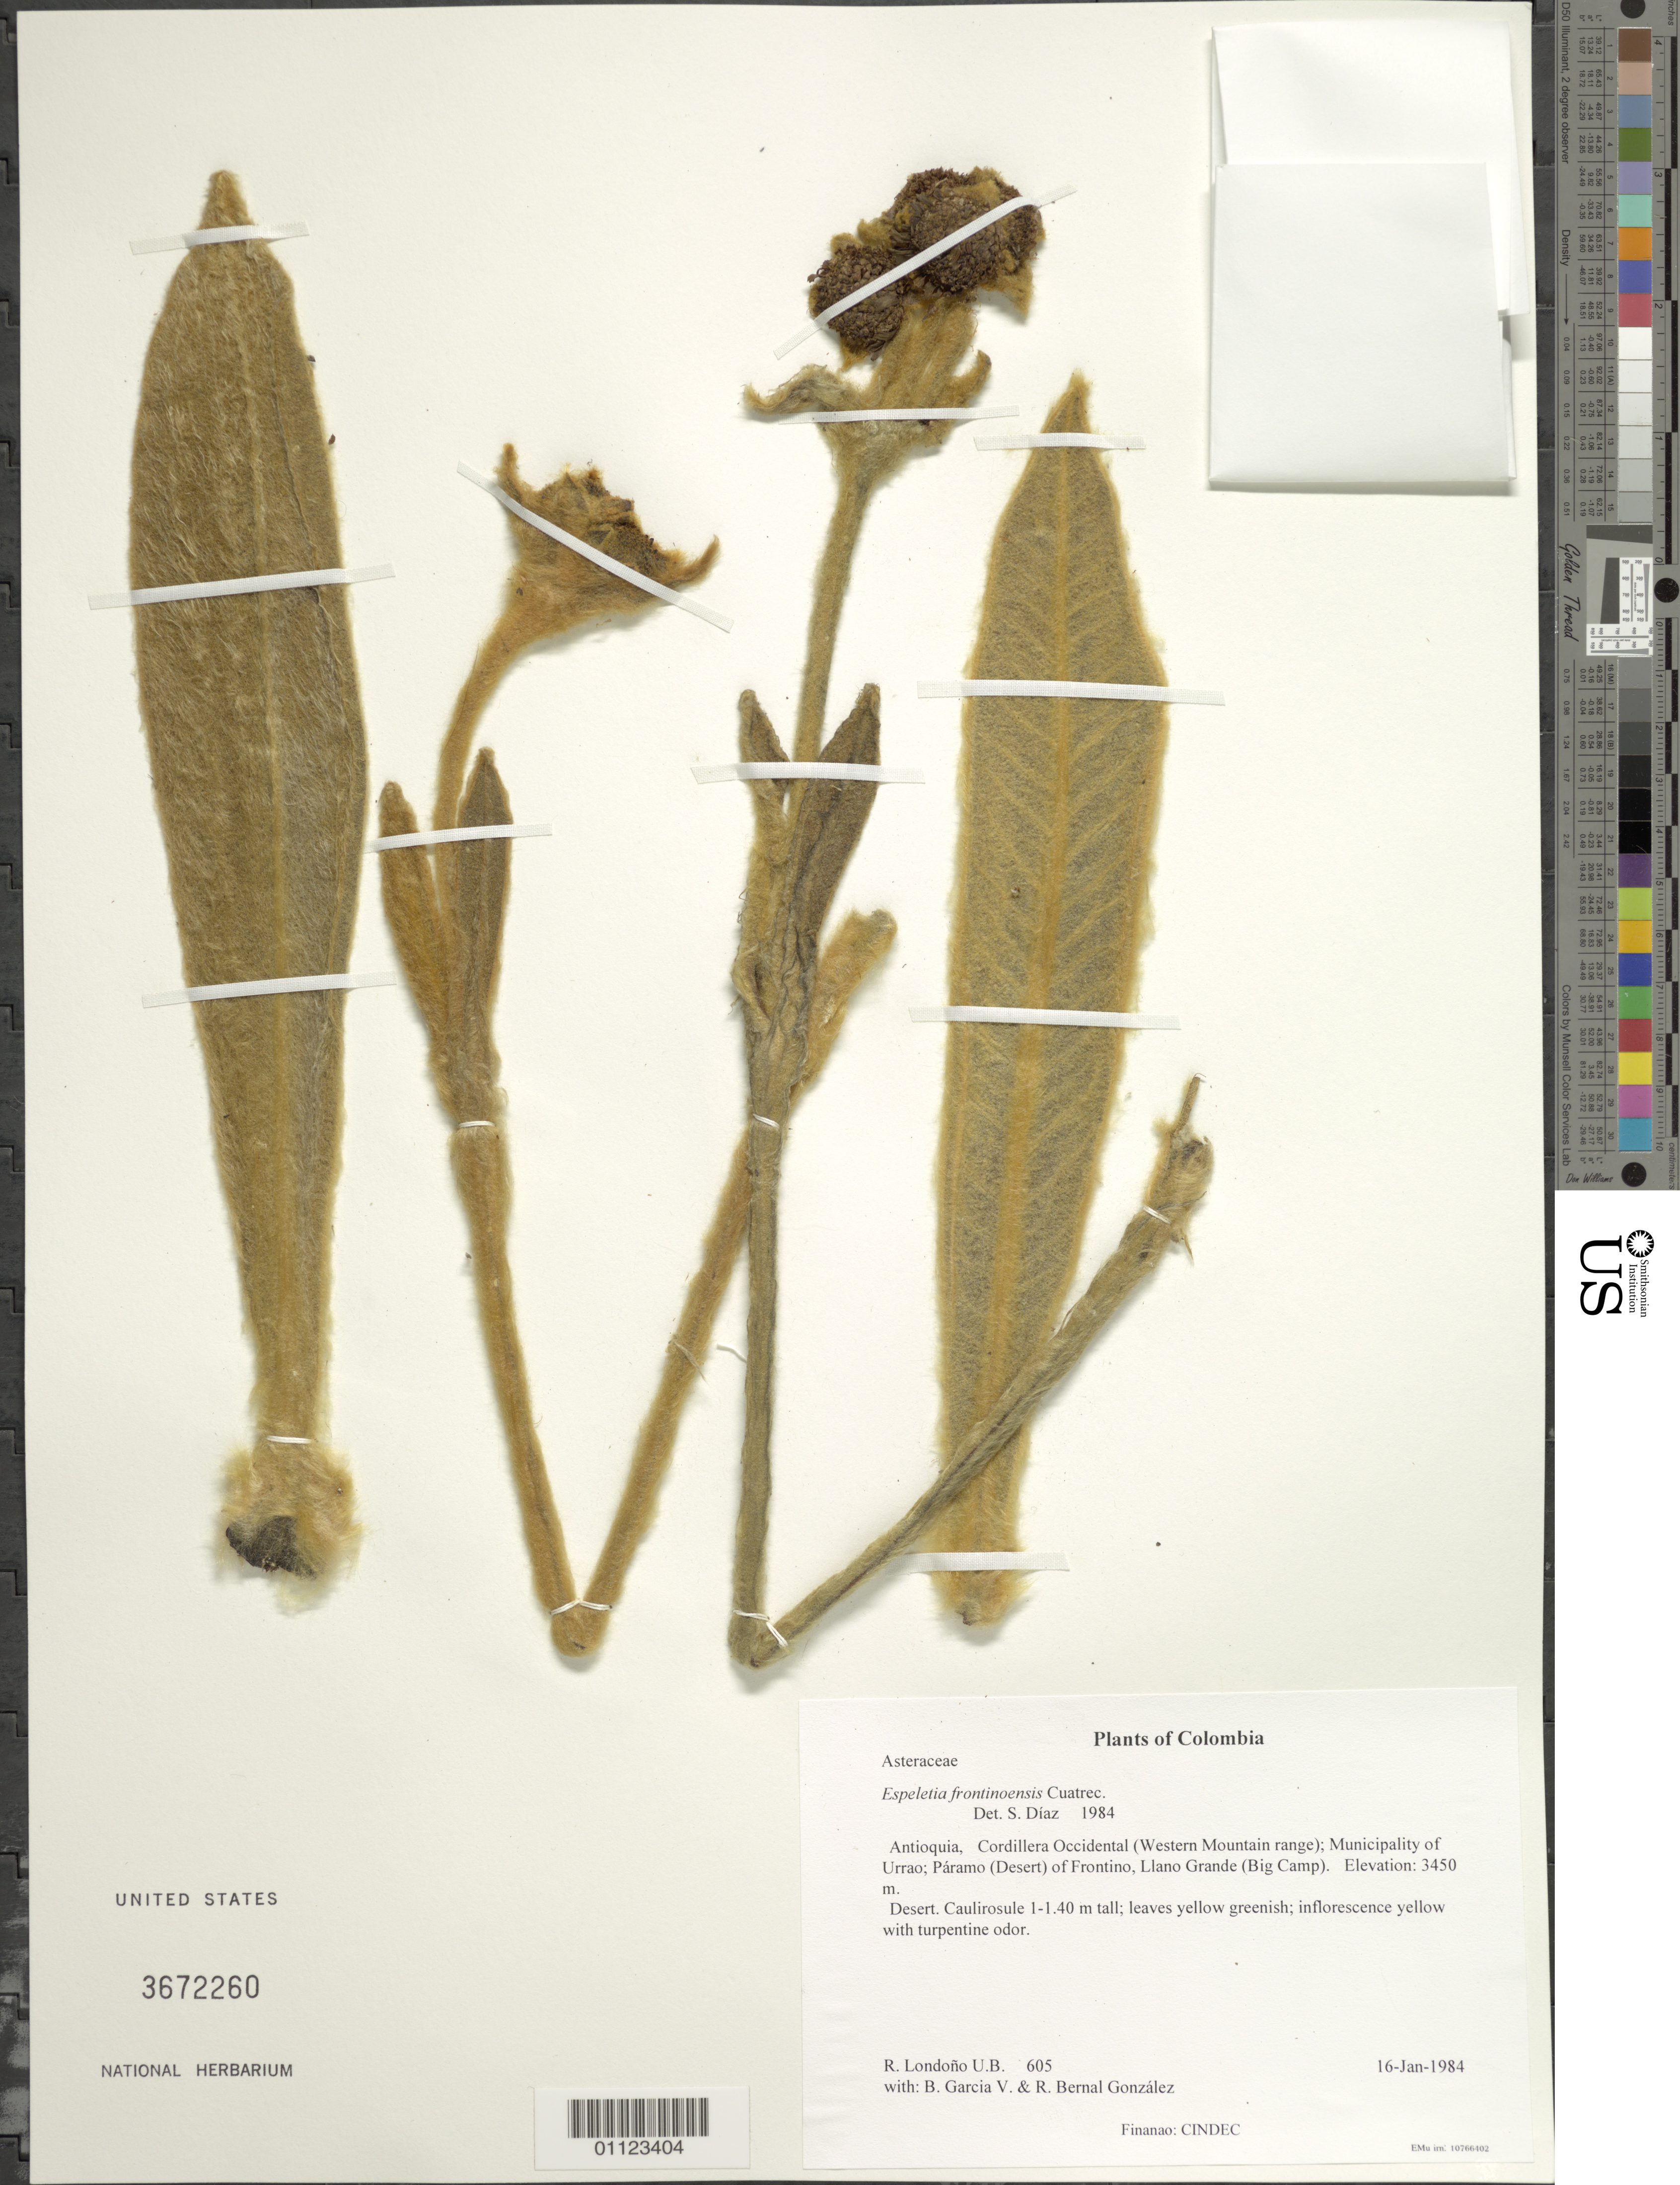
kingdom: Plantae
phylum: Tracheophyta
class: Magnoliopsida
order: Asterales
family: Asteraceae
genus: Espeletia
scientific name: Espeletia frontinoensis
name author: Cuatrec.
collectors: R. Londono U.B., B. Garcia V. & R. Bernal González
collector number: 605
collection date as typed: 16-Jan-84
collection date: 1984-01-16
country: Colombia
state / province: Antioquia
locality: Cordillera Occidental (Western Mountain range); Municipality of Urrao; Páramo (Desert) of Frontino, Llano Grande (Big Camp)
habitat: Paramo.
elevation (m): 3450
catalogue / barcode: US 3672260